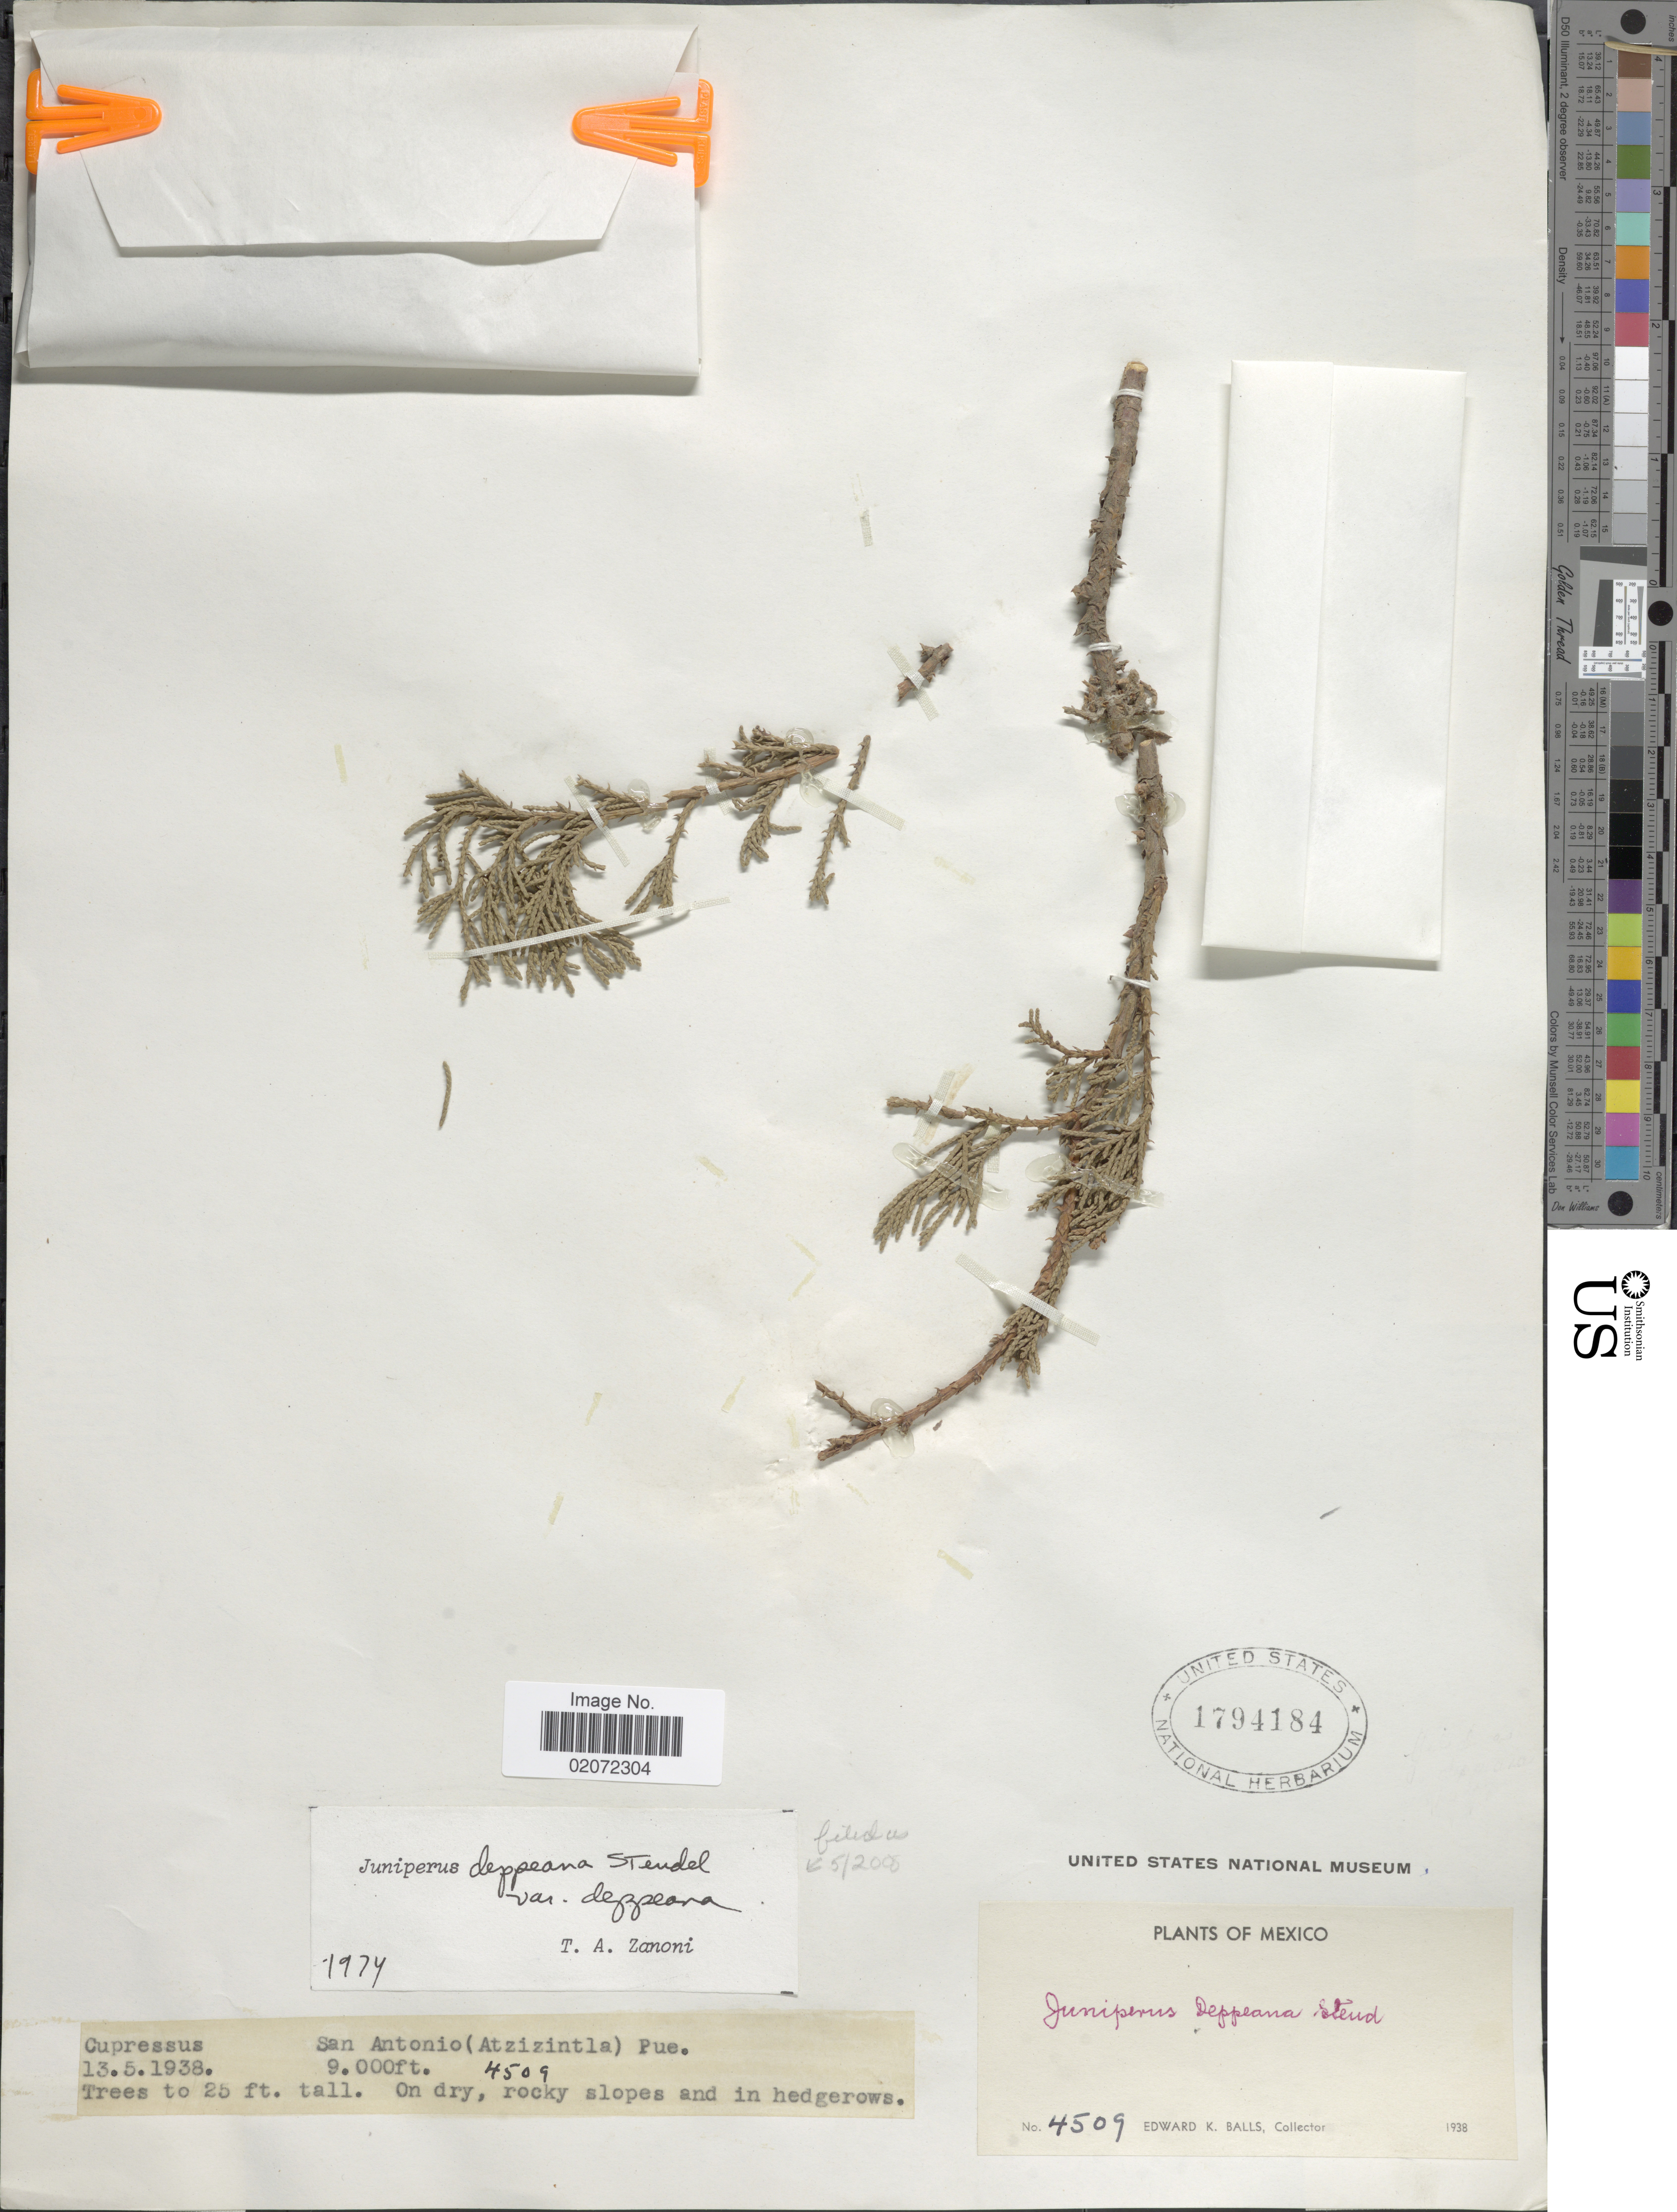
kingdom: Plantae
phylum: Tracheophyta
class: Pinopsida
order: Pinales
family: Cupressaceae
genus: Juniperus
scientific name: Juniperus deppeana var. deppeana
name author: Steud.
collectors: E. K. Balls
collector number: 4509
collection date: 1938-05-13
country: Mexico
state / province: Puebla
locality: San Antonio (Atzizintla)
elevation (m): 2743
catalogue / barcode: US 1794184